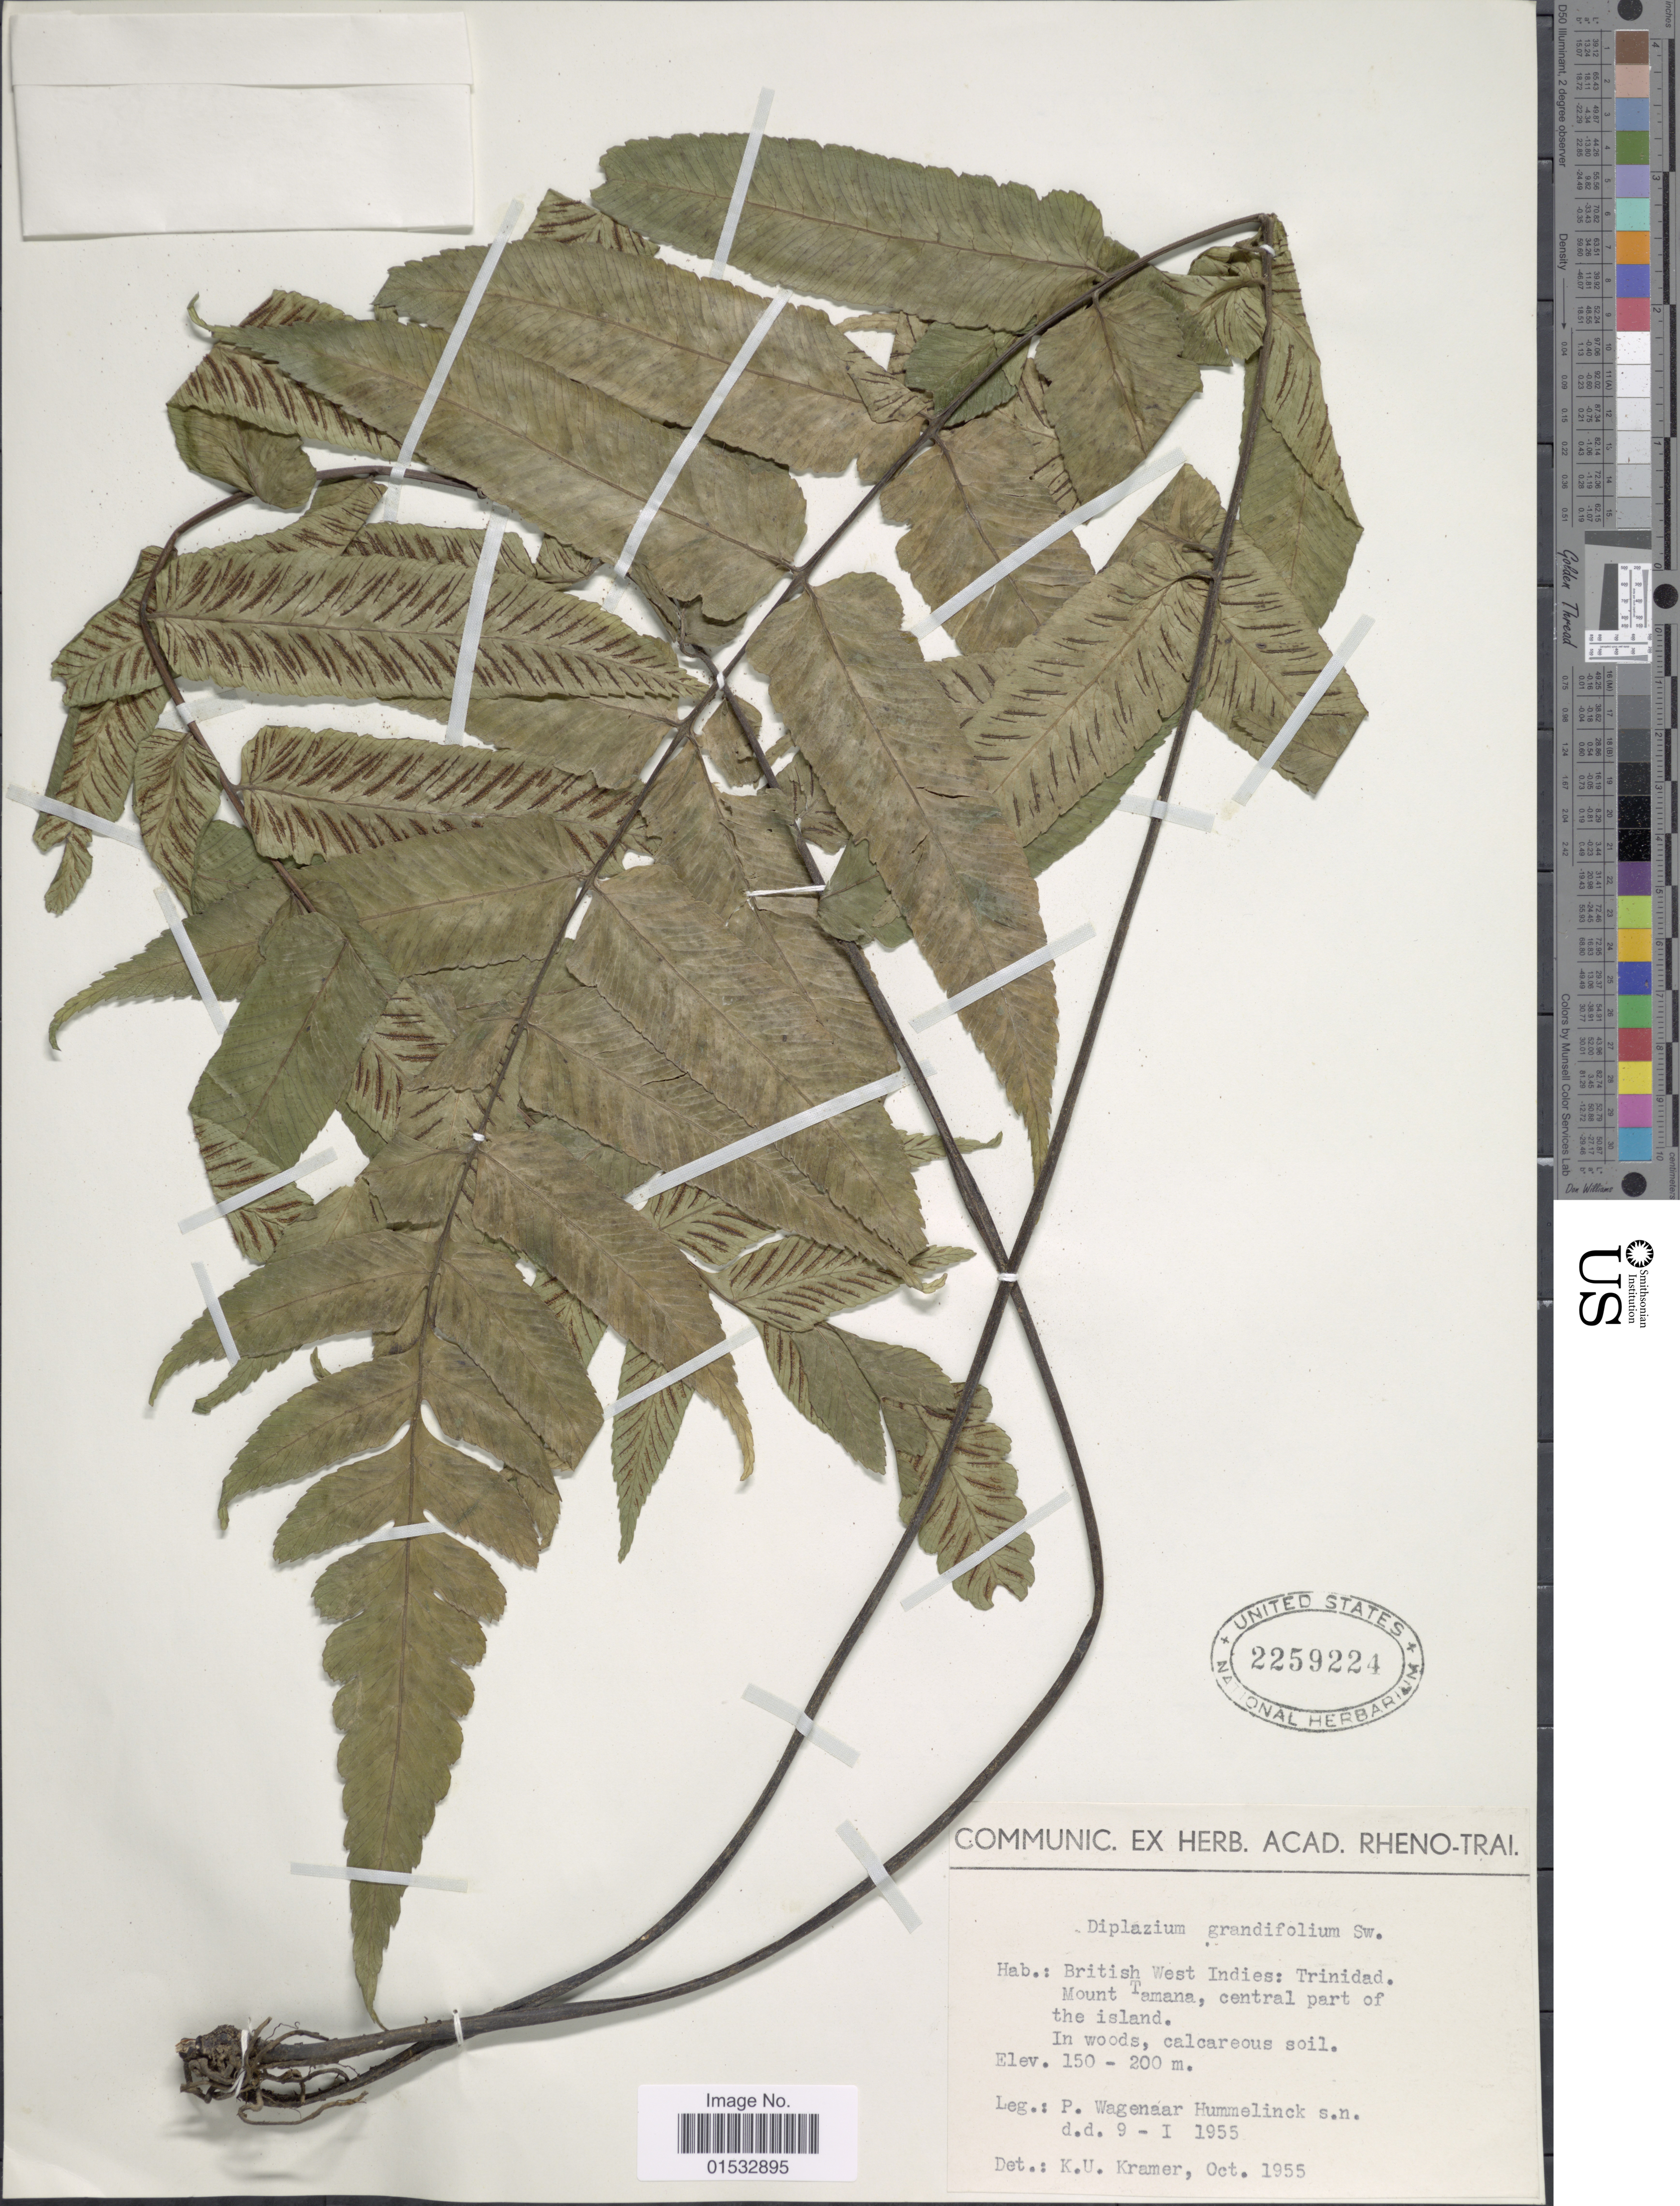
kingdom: Plantae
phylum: Tracheophyta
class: Polypodiopsida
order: Polypodiales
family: Athyriaceae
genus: Diplazium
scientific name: Diplazium grandifolium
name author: Sw.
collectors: P. Hummelinck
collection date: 1955-01-09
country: Trinidad and Tobago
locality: British West Indies: Trinidad. Mount Tamana, central part of the island.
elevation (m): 150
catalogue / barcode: US 2259224